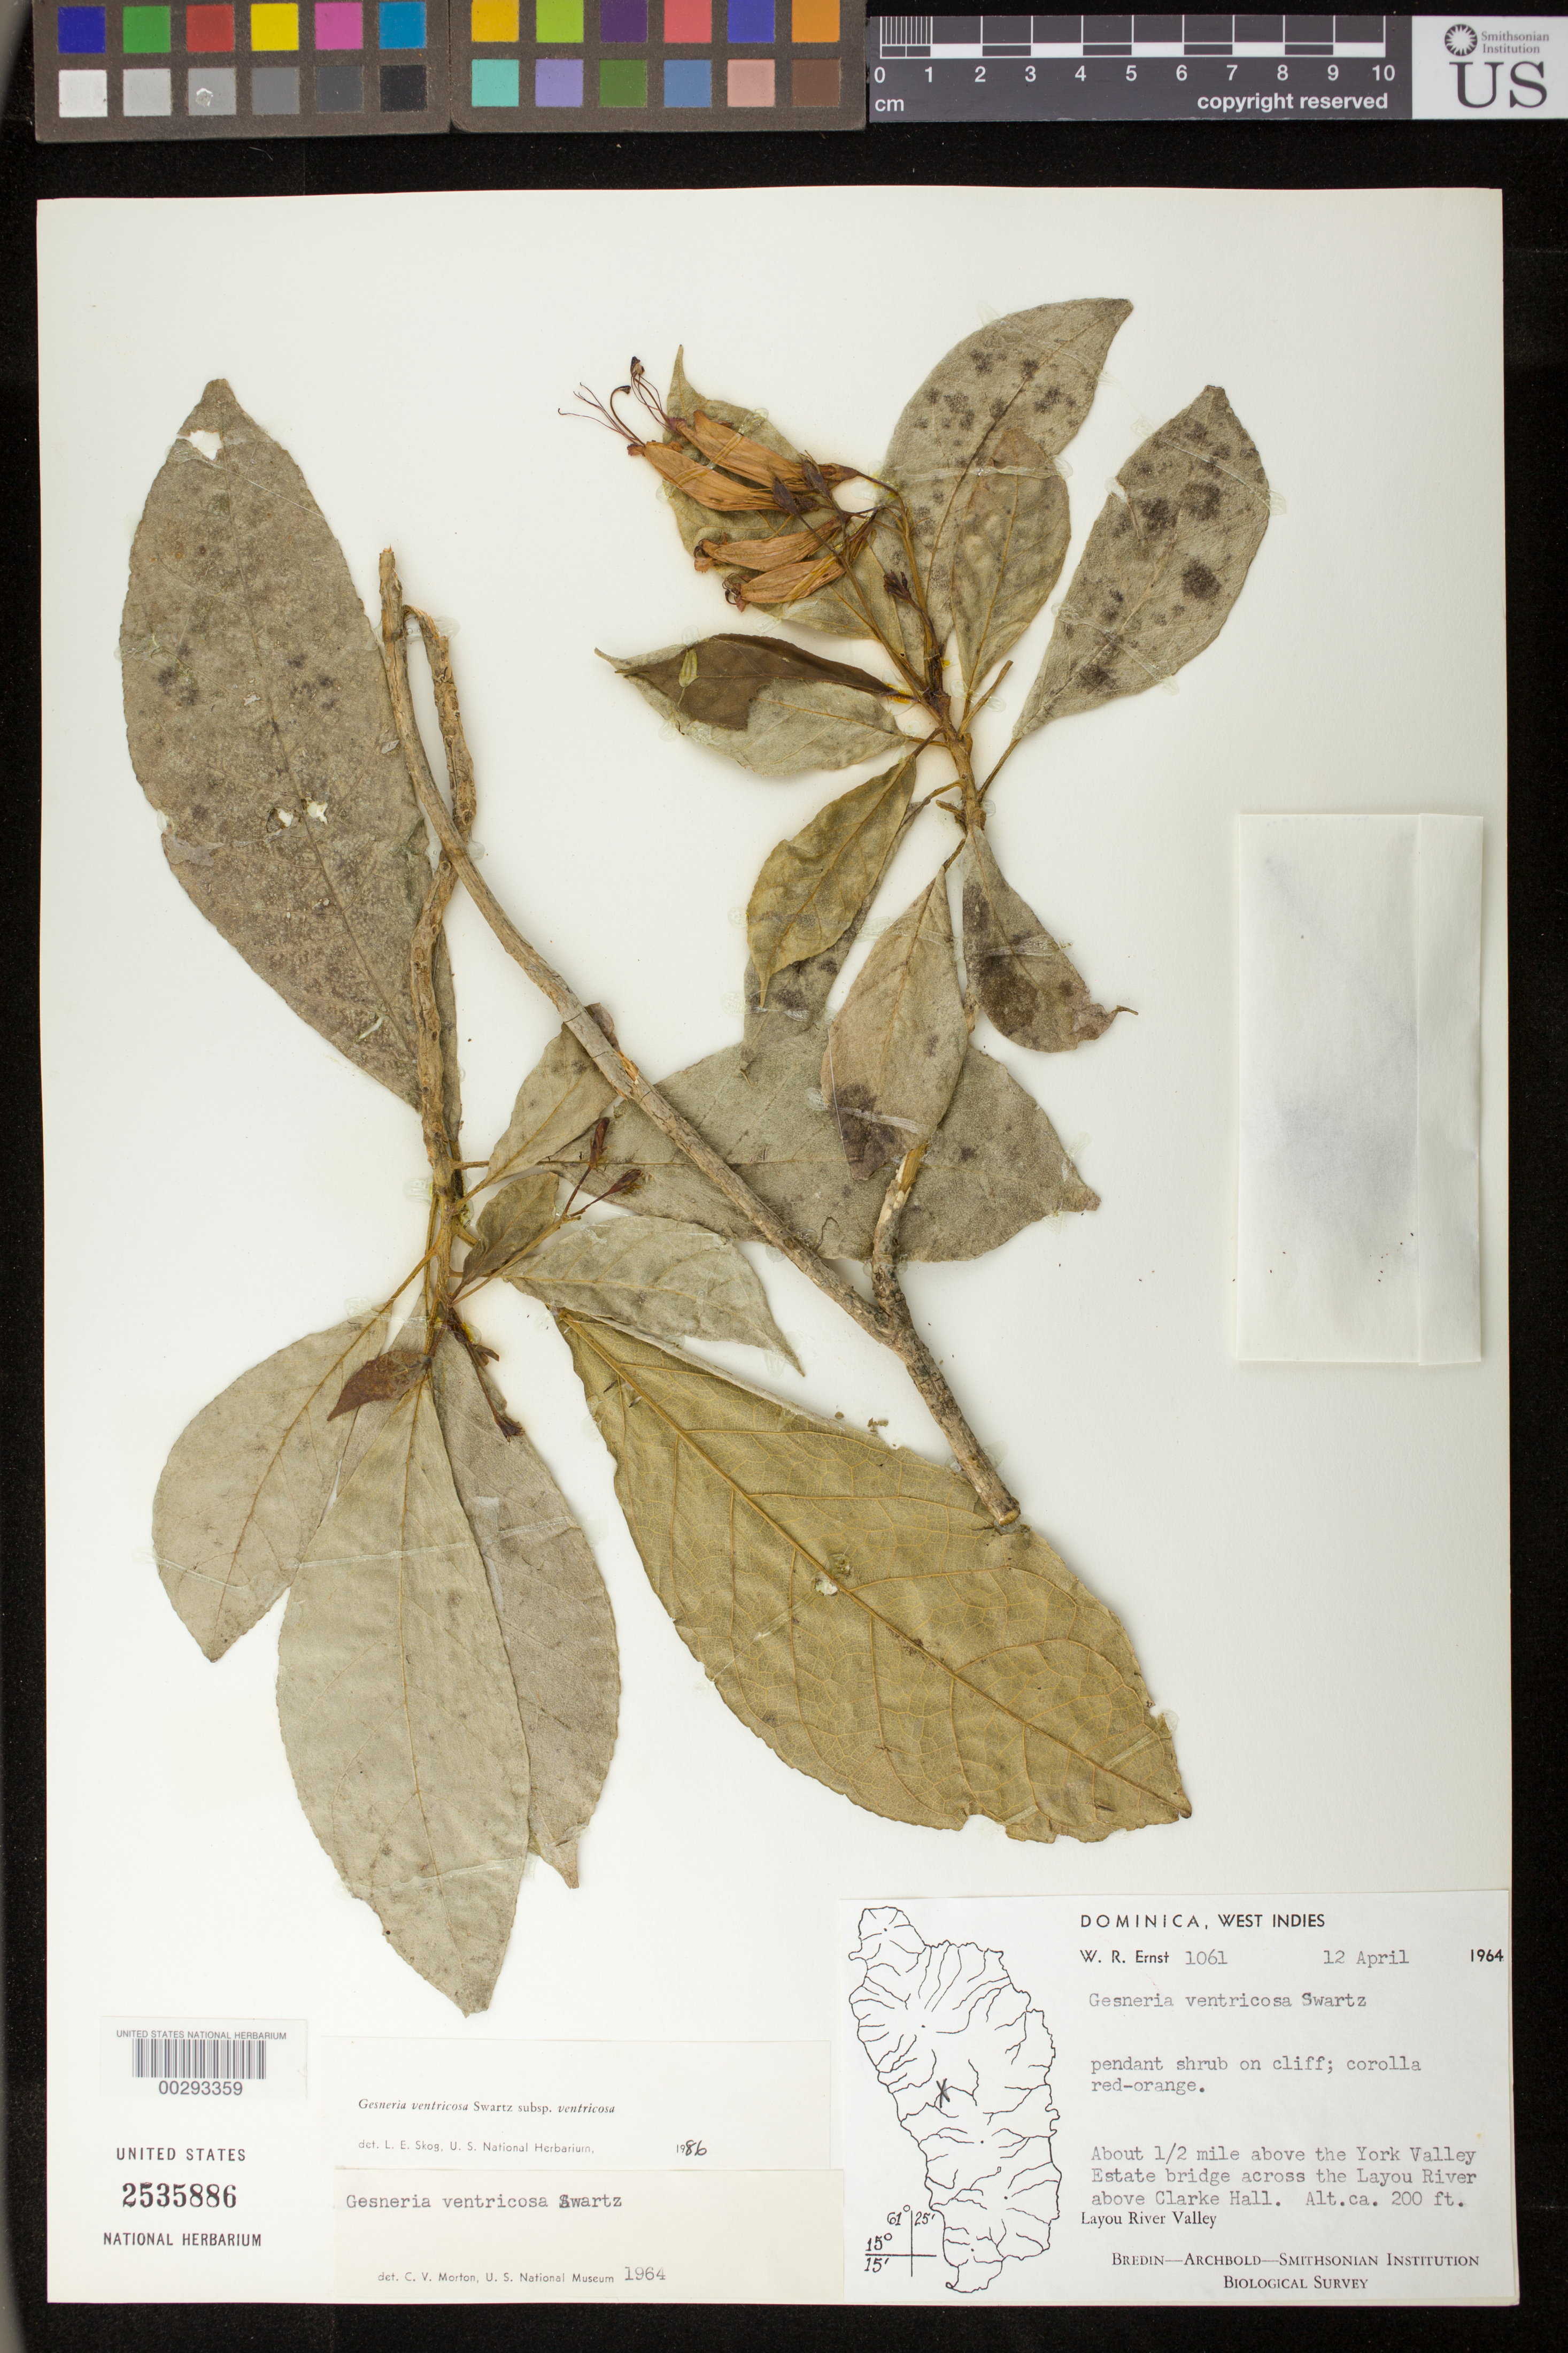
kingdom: Plantae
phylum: Tracheophyta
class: Magnoliopsida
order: Lamiales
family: Gesneriaceae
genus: Gesneria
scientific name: Gesneria ventricosa subsp. ventricosa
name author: Sw.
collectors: W. R. Ernst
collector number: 1061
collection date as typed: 12 Apr 1964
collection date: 1964-04-12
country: Dominica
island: Dominica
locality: Above the Yourk Valley Estate bridge across the Layou River above Clarke Hall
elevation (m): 61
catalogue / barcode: US 2535886